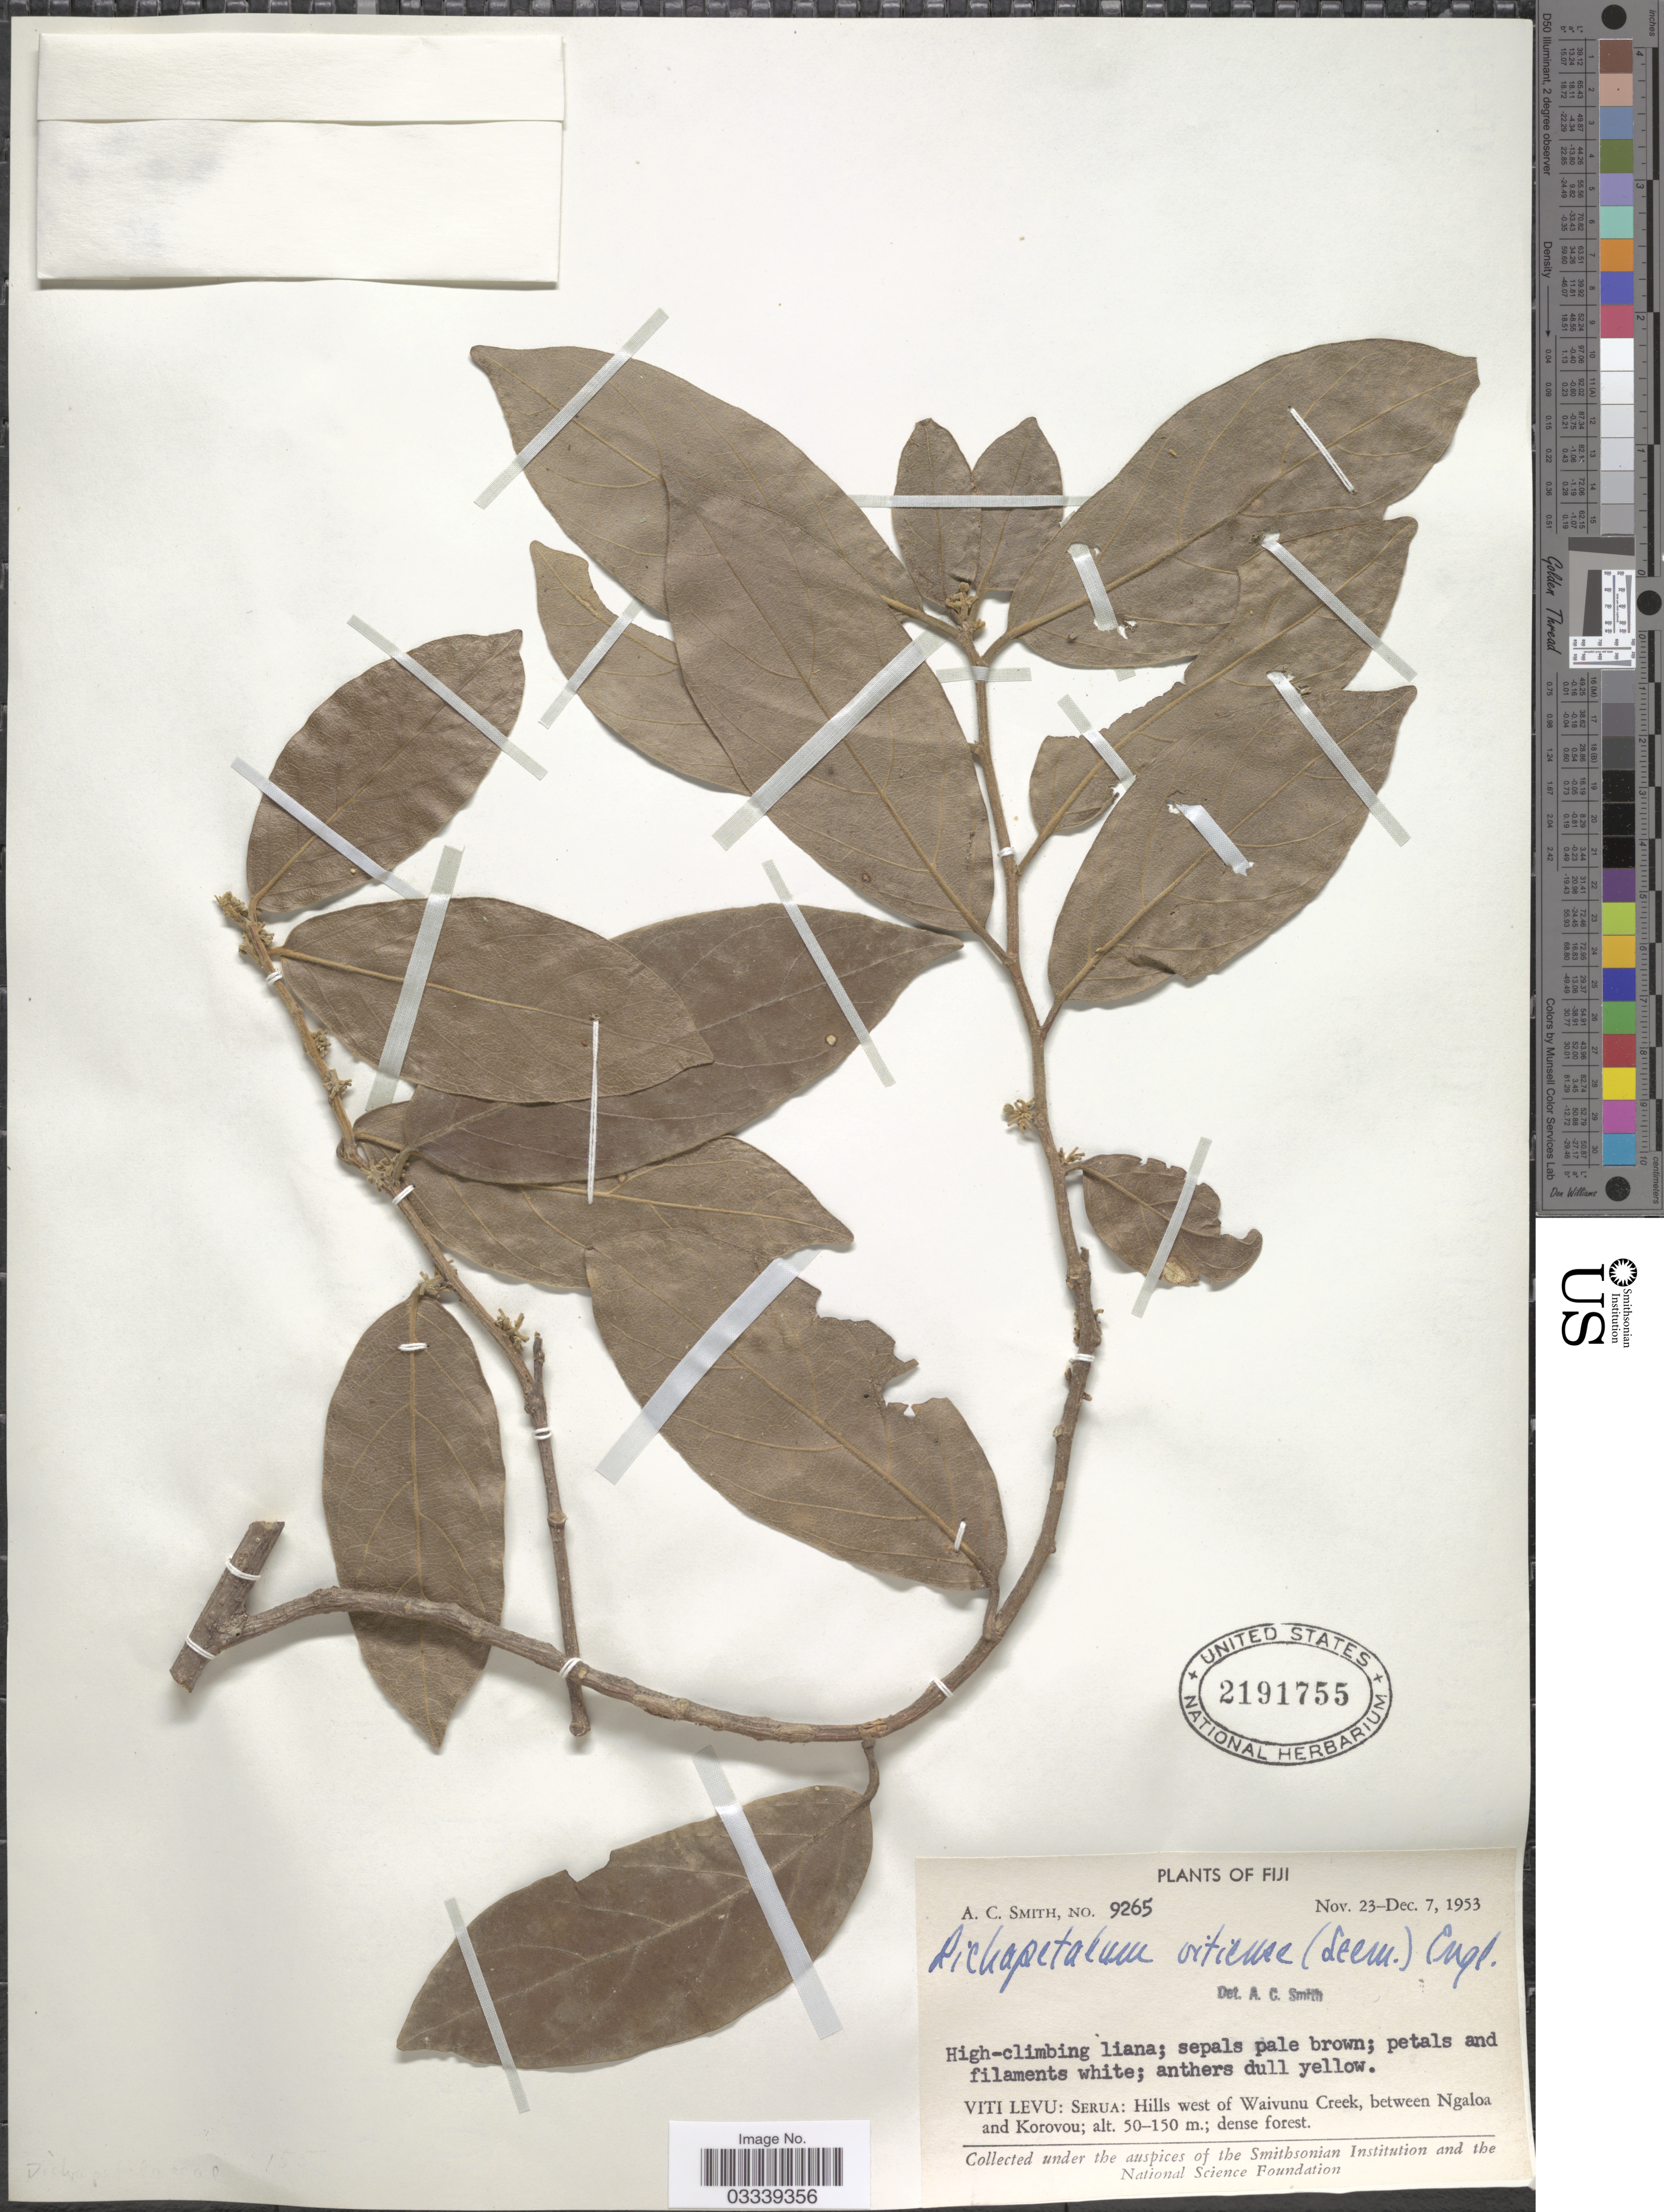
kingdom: Plantae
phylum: Tracheophyta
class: Magnoliopsida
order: Malpighiales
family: Dichapetalaceae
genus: Dichapetalum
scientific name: Dichapetalum vitiense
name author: (Seem.) Engl.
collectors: A. C. Smith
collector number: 9265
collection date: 1953-11-23/1953-12-07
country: Fiji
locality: Viti Levu: Serua: Hills west of Waivunu Creek, between Ngaloa and Korovou.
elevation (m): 50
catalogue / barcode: US 2191755